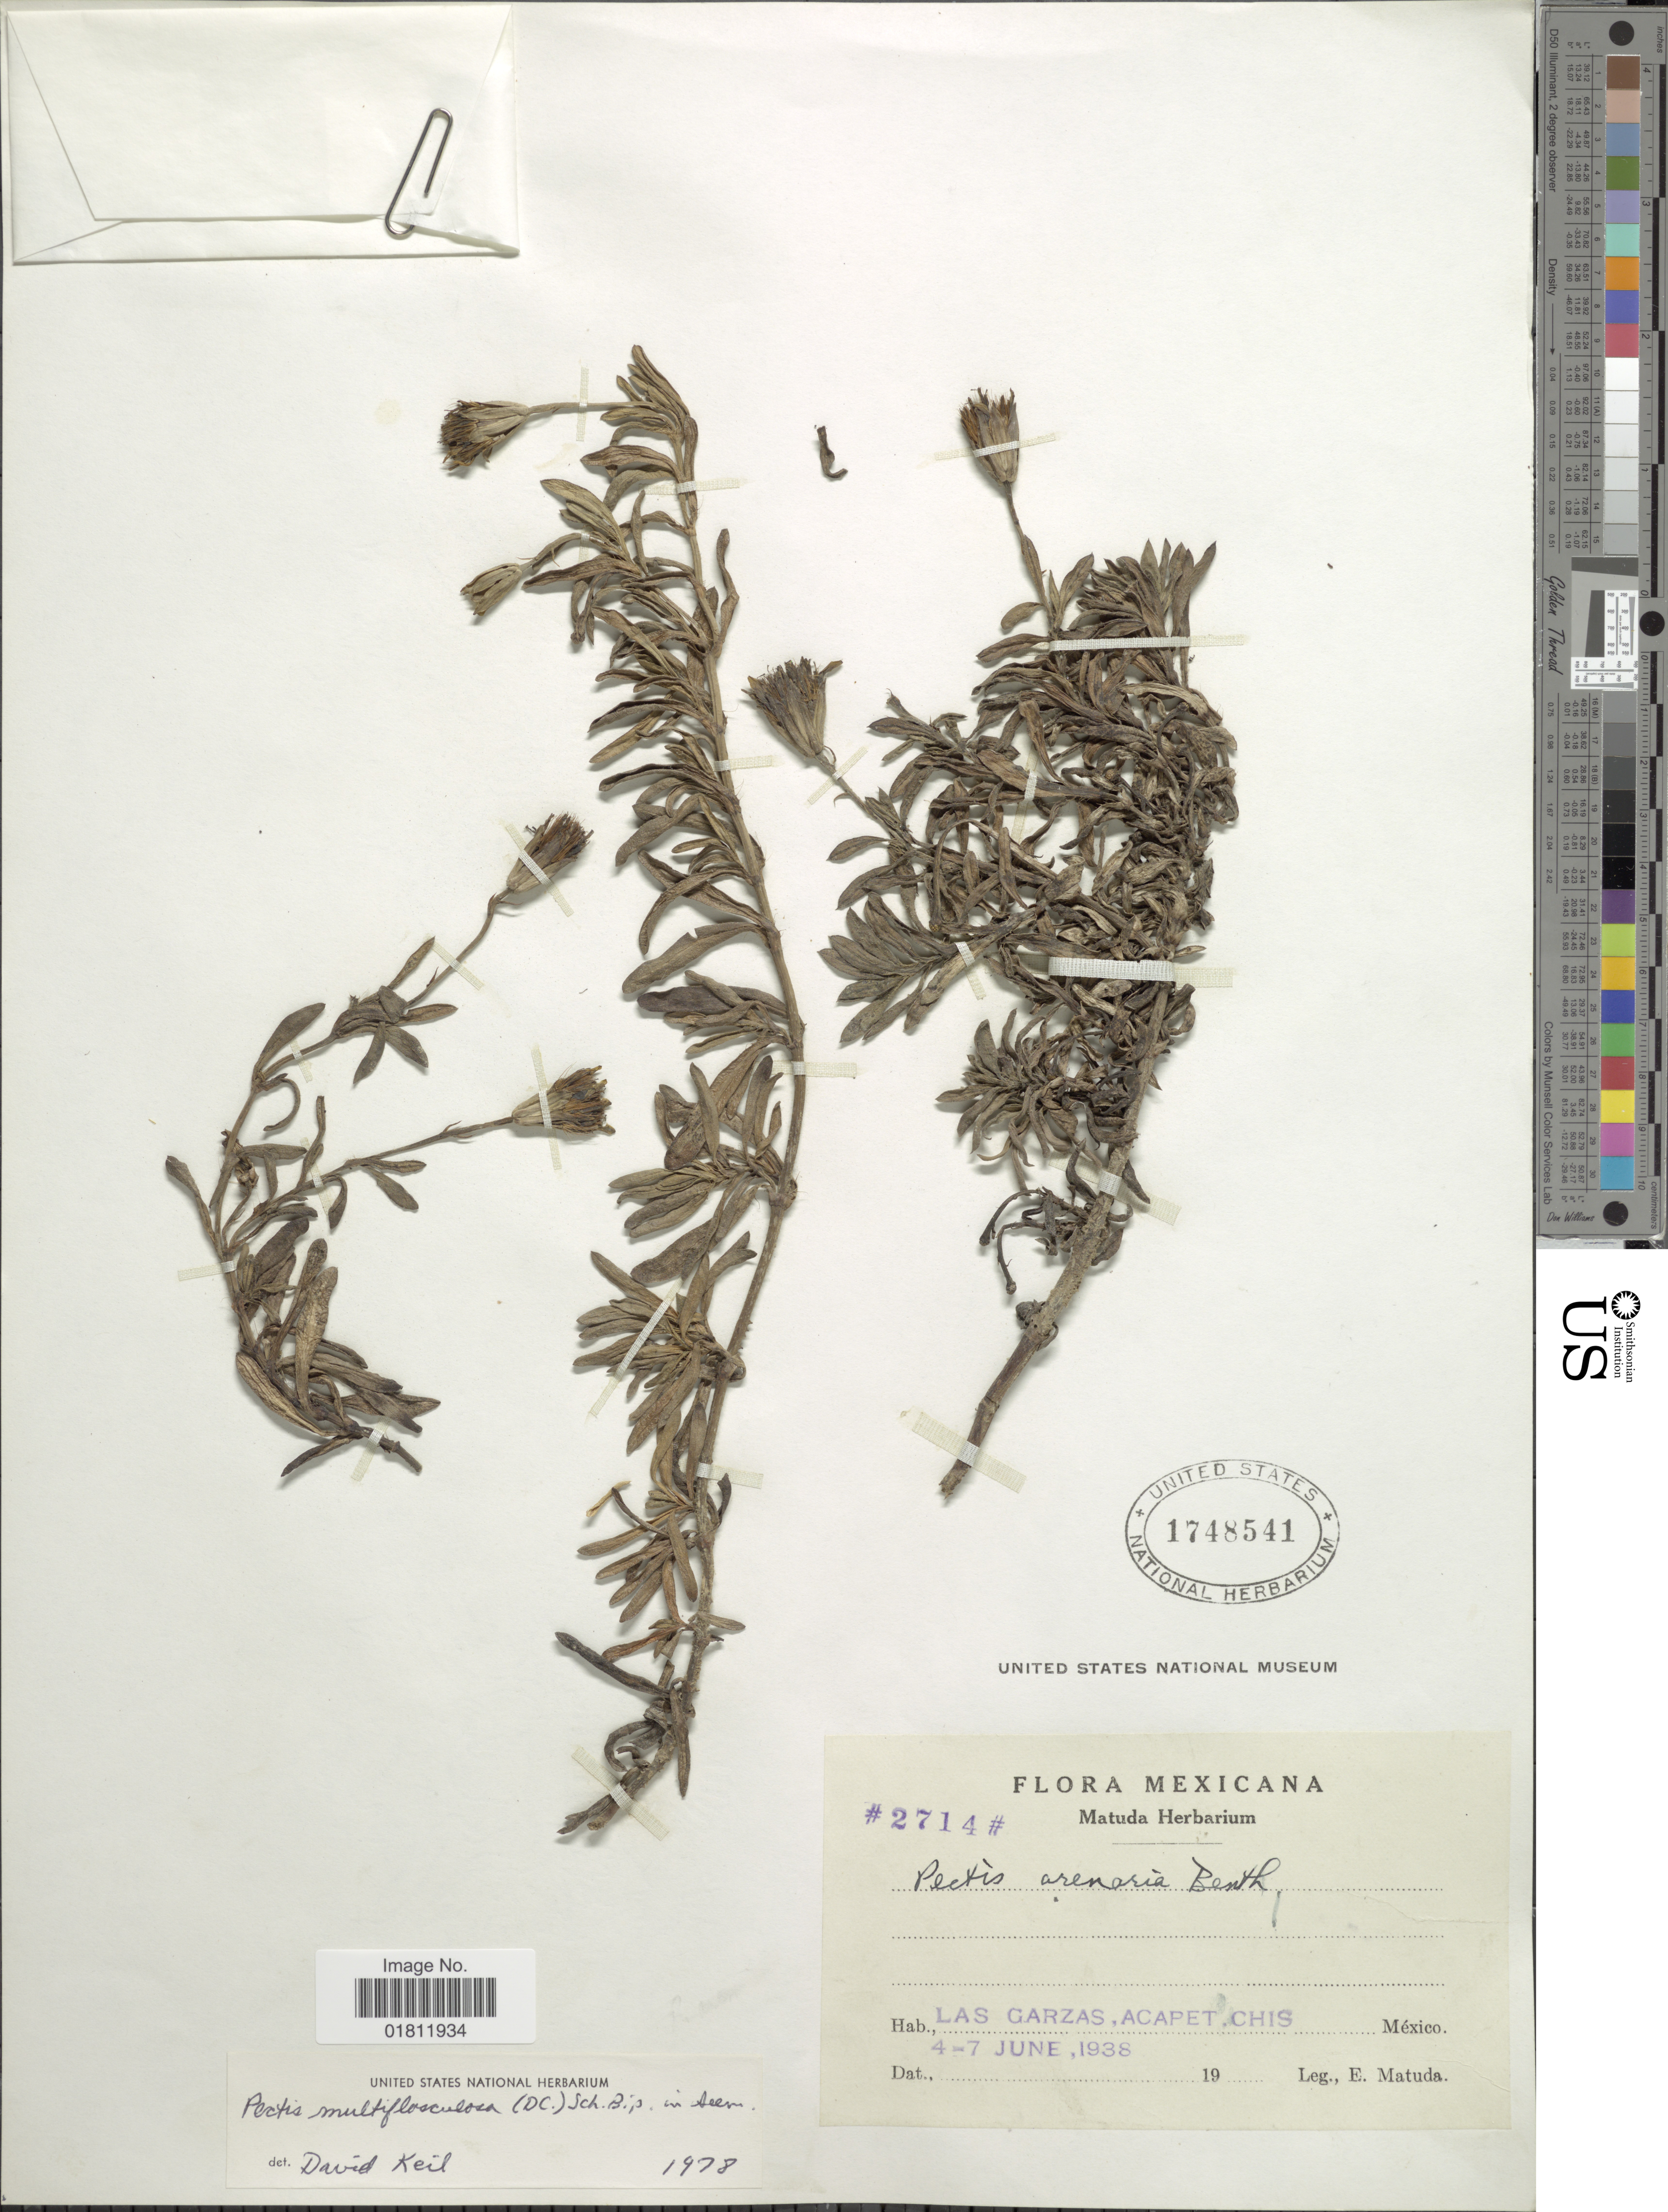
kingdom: Plantae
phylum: Tracheophyta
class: Magnoliopsida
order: Asterales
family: Asteraceae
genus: Pectis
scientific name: Pectis multiflosculosa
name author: (DC.) Sch. Bip.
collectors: E. Matuda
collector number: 2714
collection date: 1938-06-04/1938-06-07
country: Mexico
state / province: Chiapas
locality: Las Garzas, acapet, Chis. Mexico.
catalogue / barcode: US 1748541